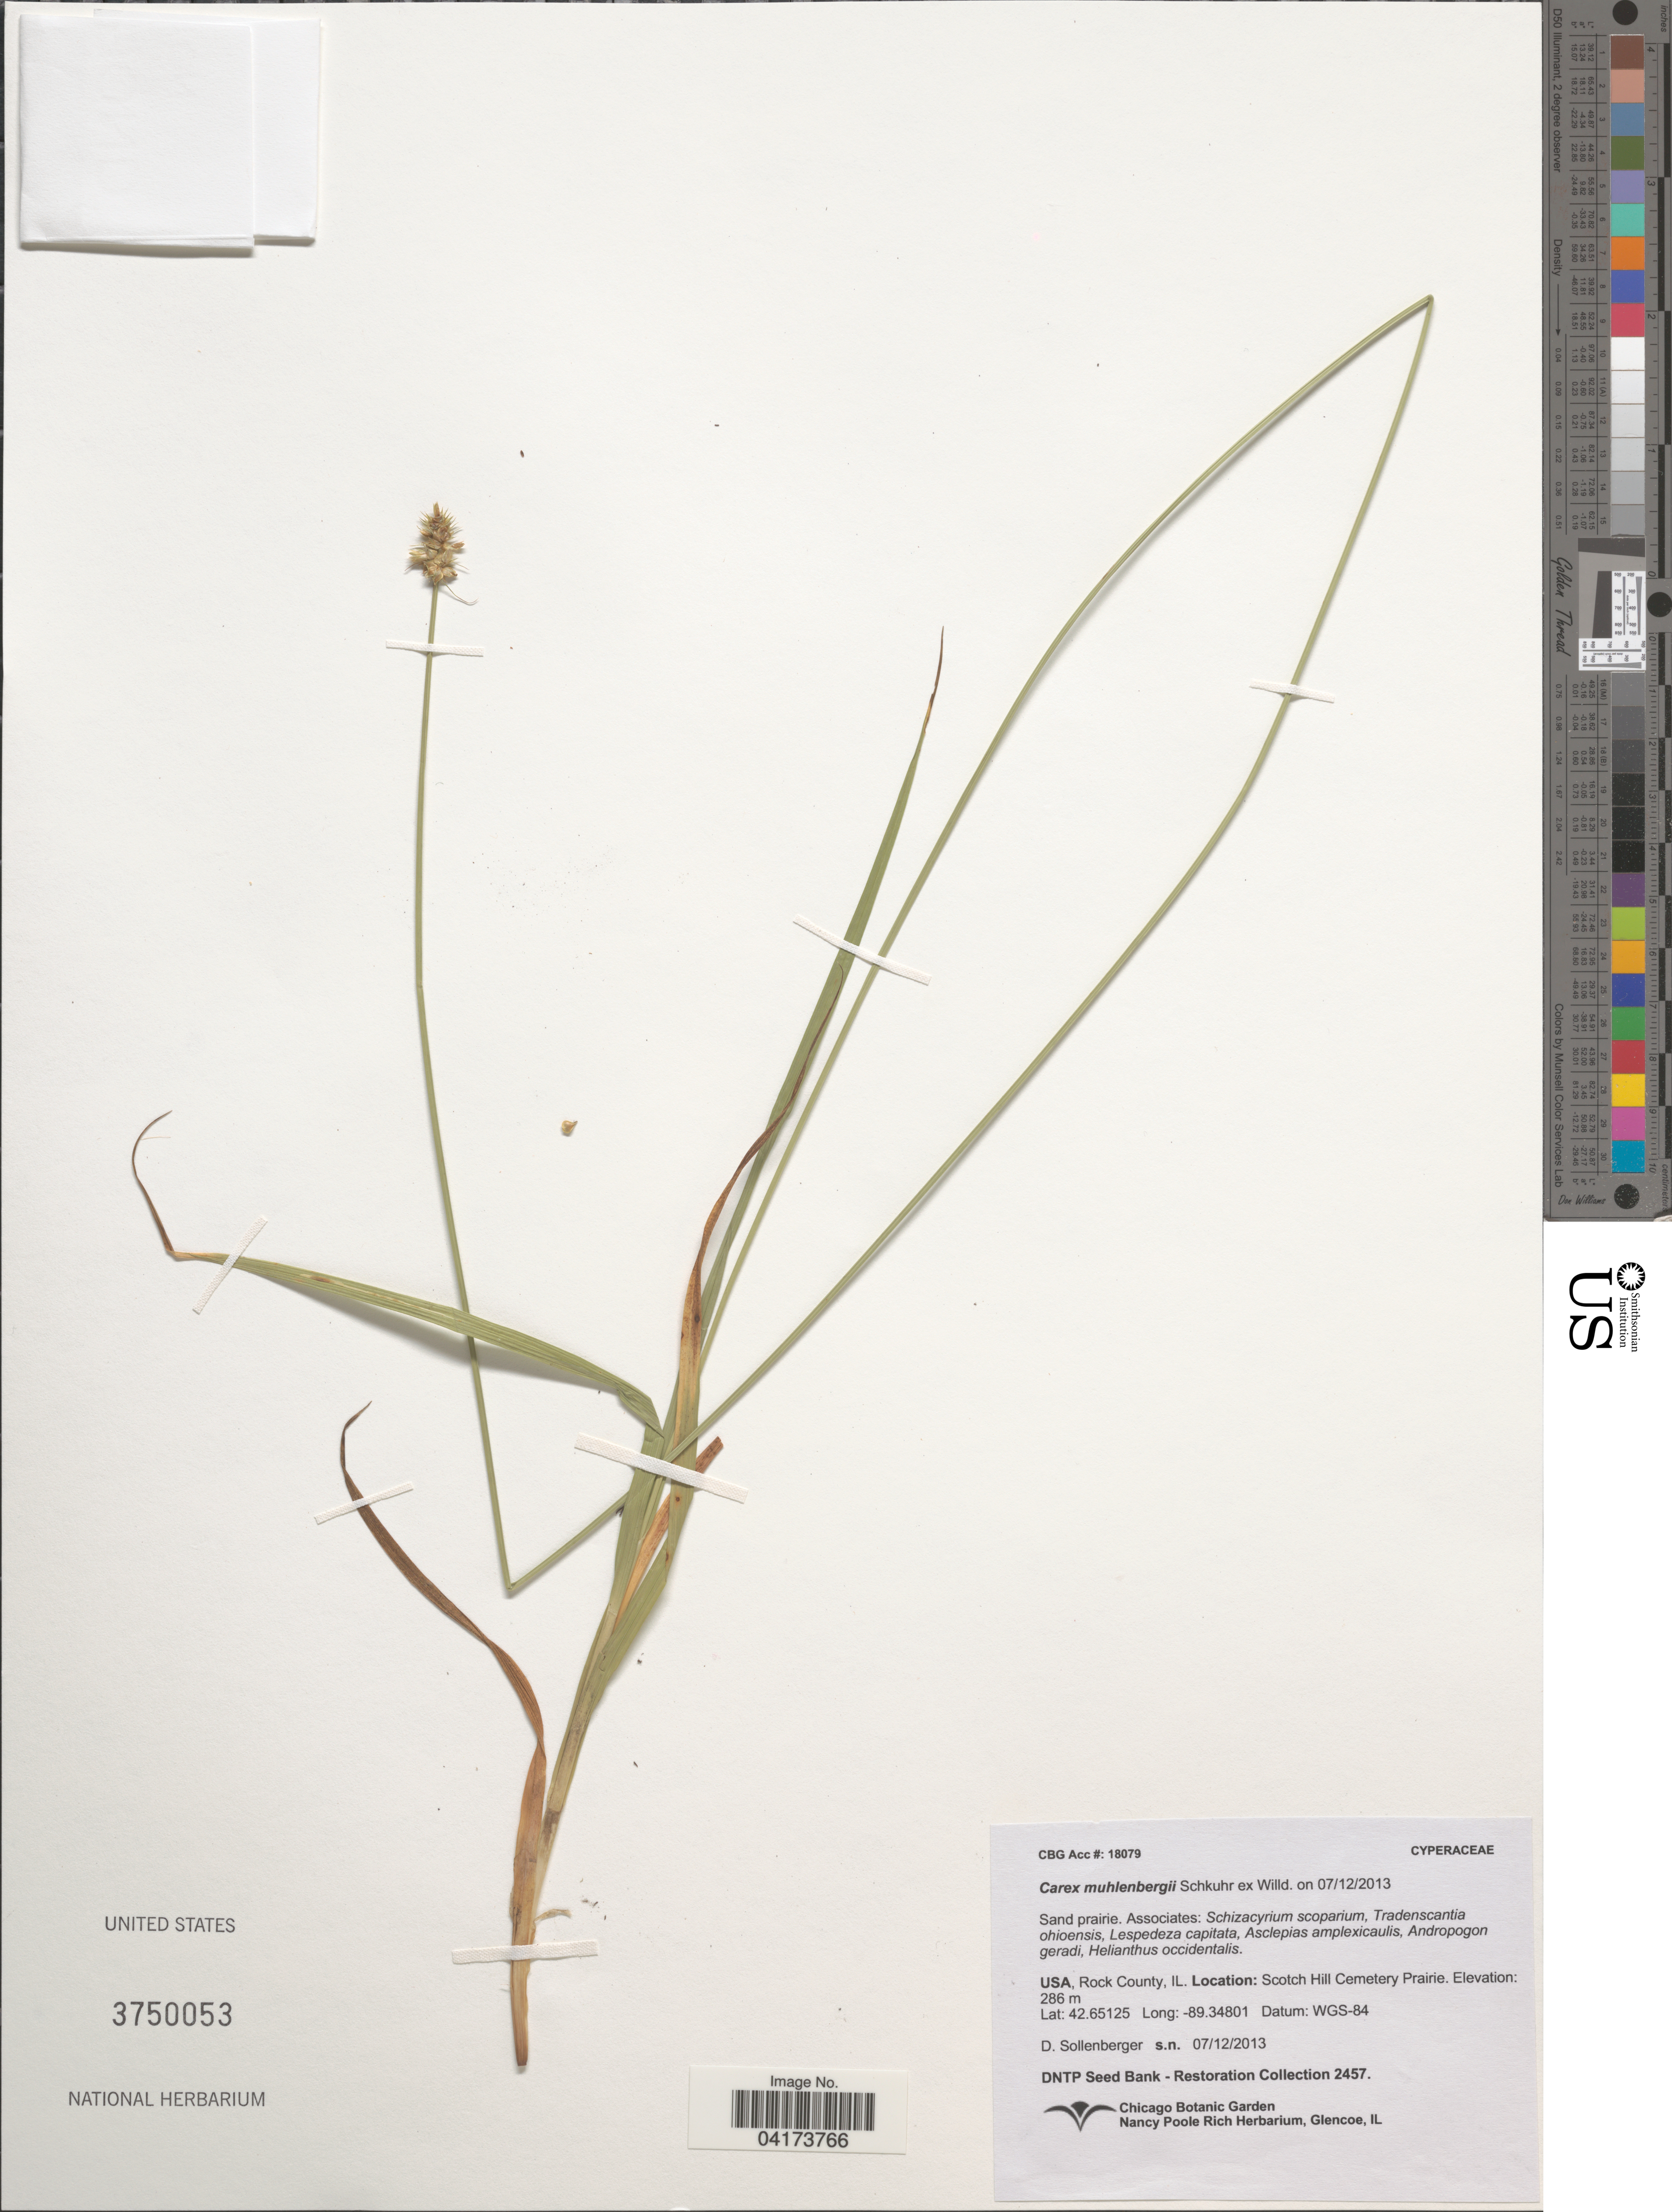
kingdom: Plantae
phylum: Tracheophyta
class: Liliopsida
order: Poales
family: Cyperaceae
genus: Carex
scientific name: Carex muehlenbergii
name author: Willd.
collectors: D. Sollenberger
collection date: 2013-07-12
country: United States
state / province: Illinois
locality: Rock County. Scotch Hill Cemetery Prairie.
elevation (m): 286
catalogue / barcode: US 3750053